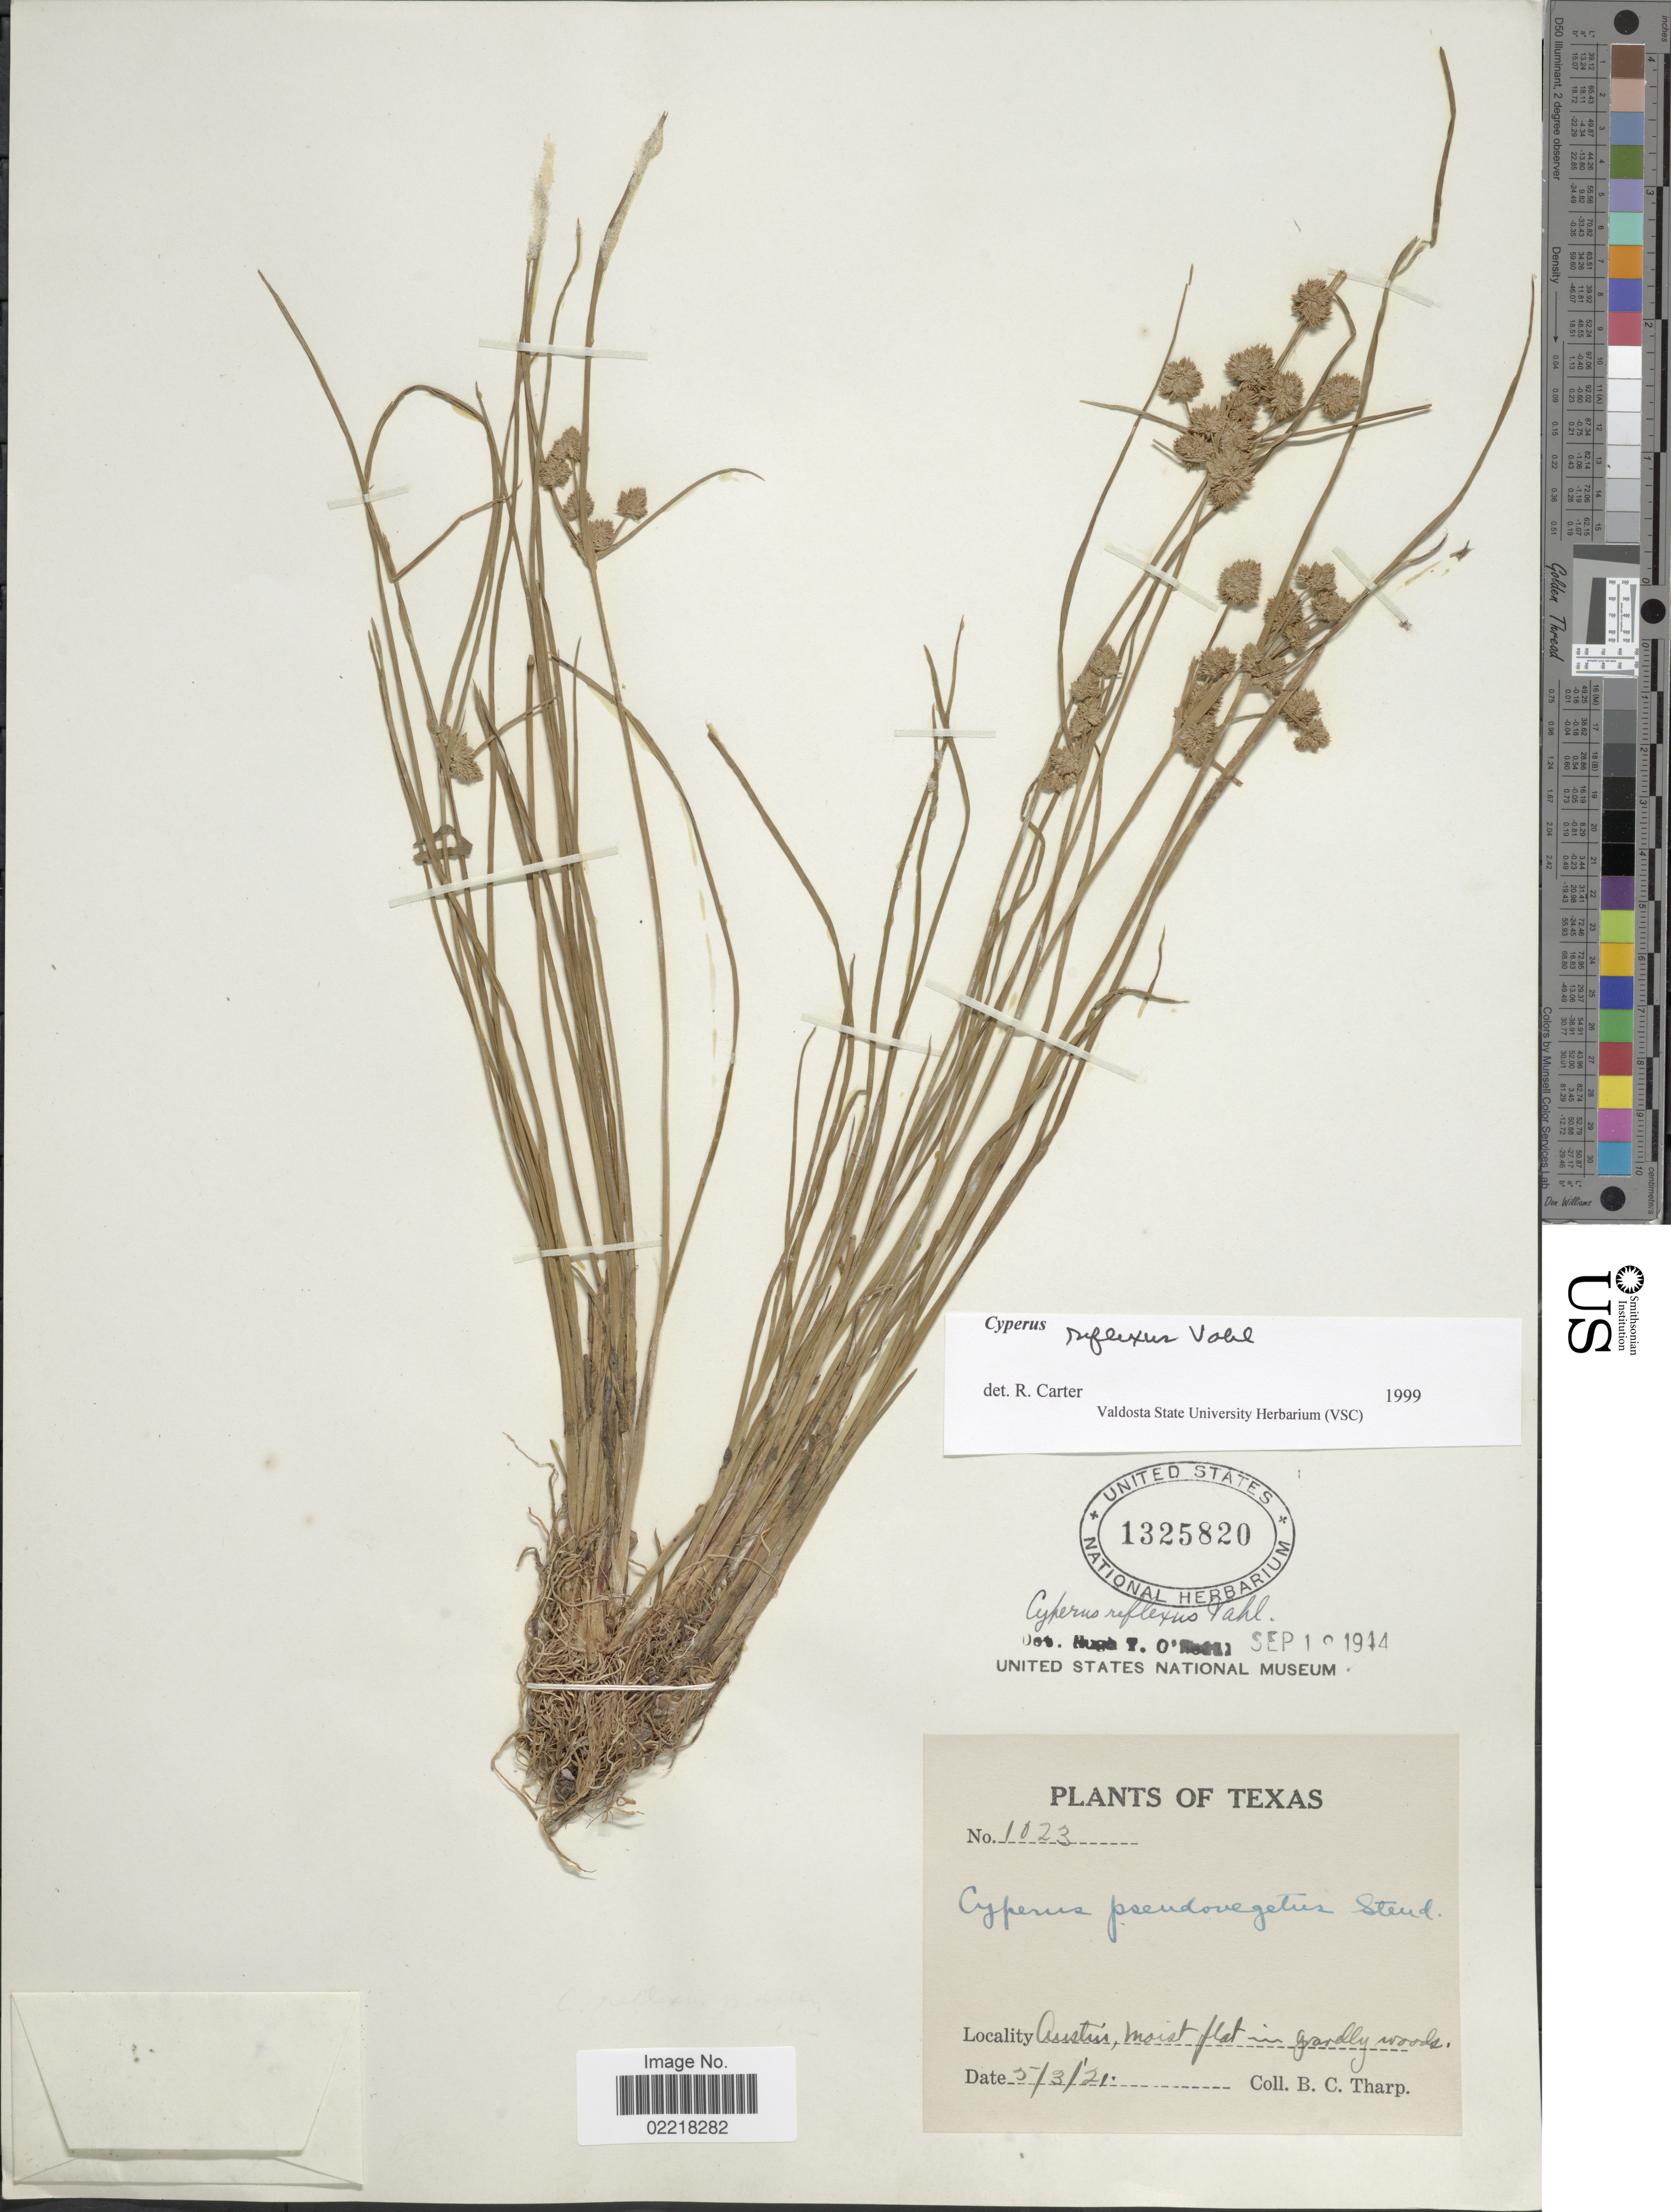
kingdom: Plantae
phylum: Tracheophyta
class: Liliopsida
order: Poales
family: Cyperaceae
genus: Cyperus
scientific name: Cyperus reflexus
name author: Vahl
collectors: B. C. Tharp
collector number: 1023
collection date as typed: Transcribed d/m/y: 3/5/21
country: United States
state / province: Texas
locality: Austin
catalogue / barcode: US 1325820